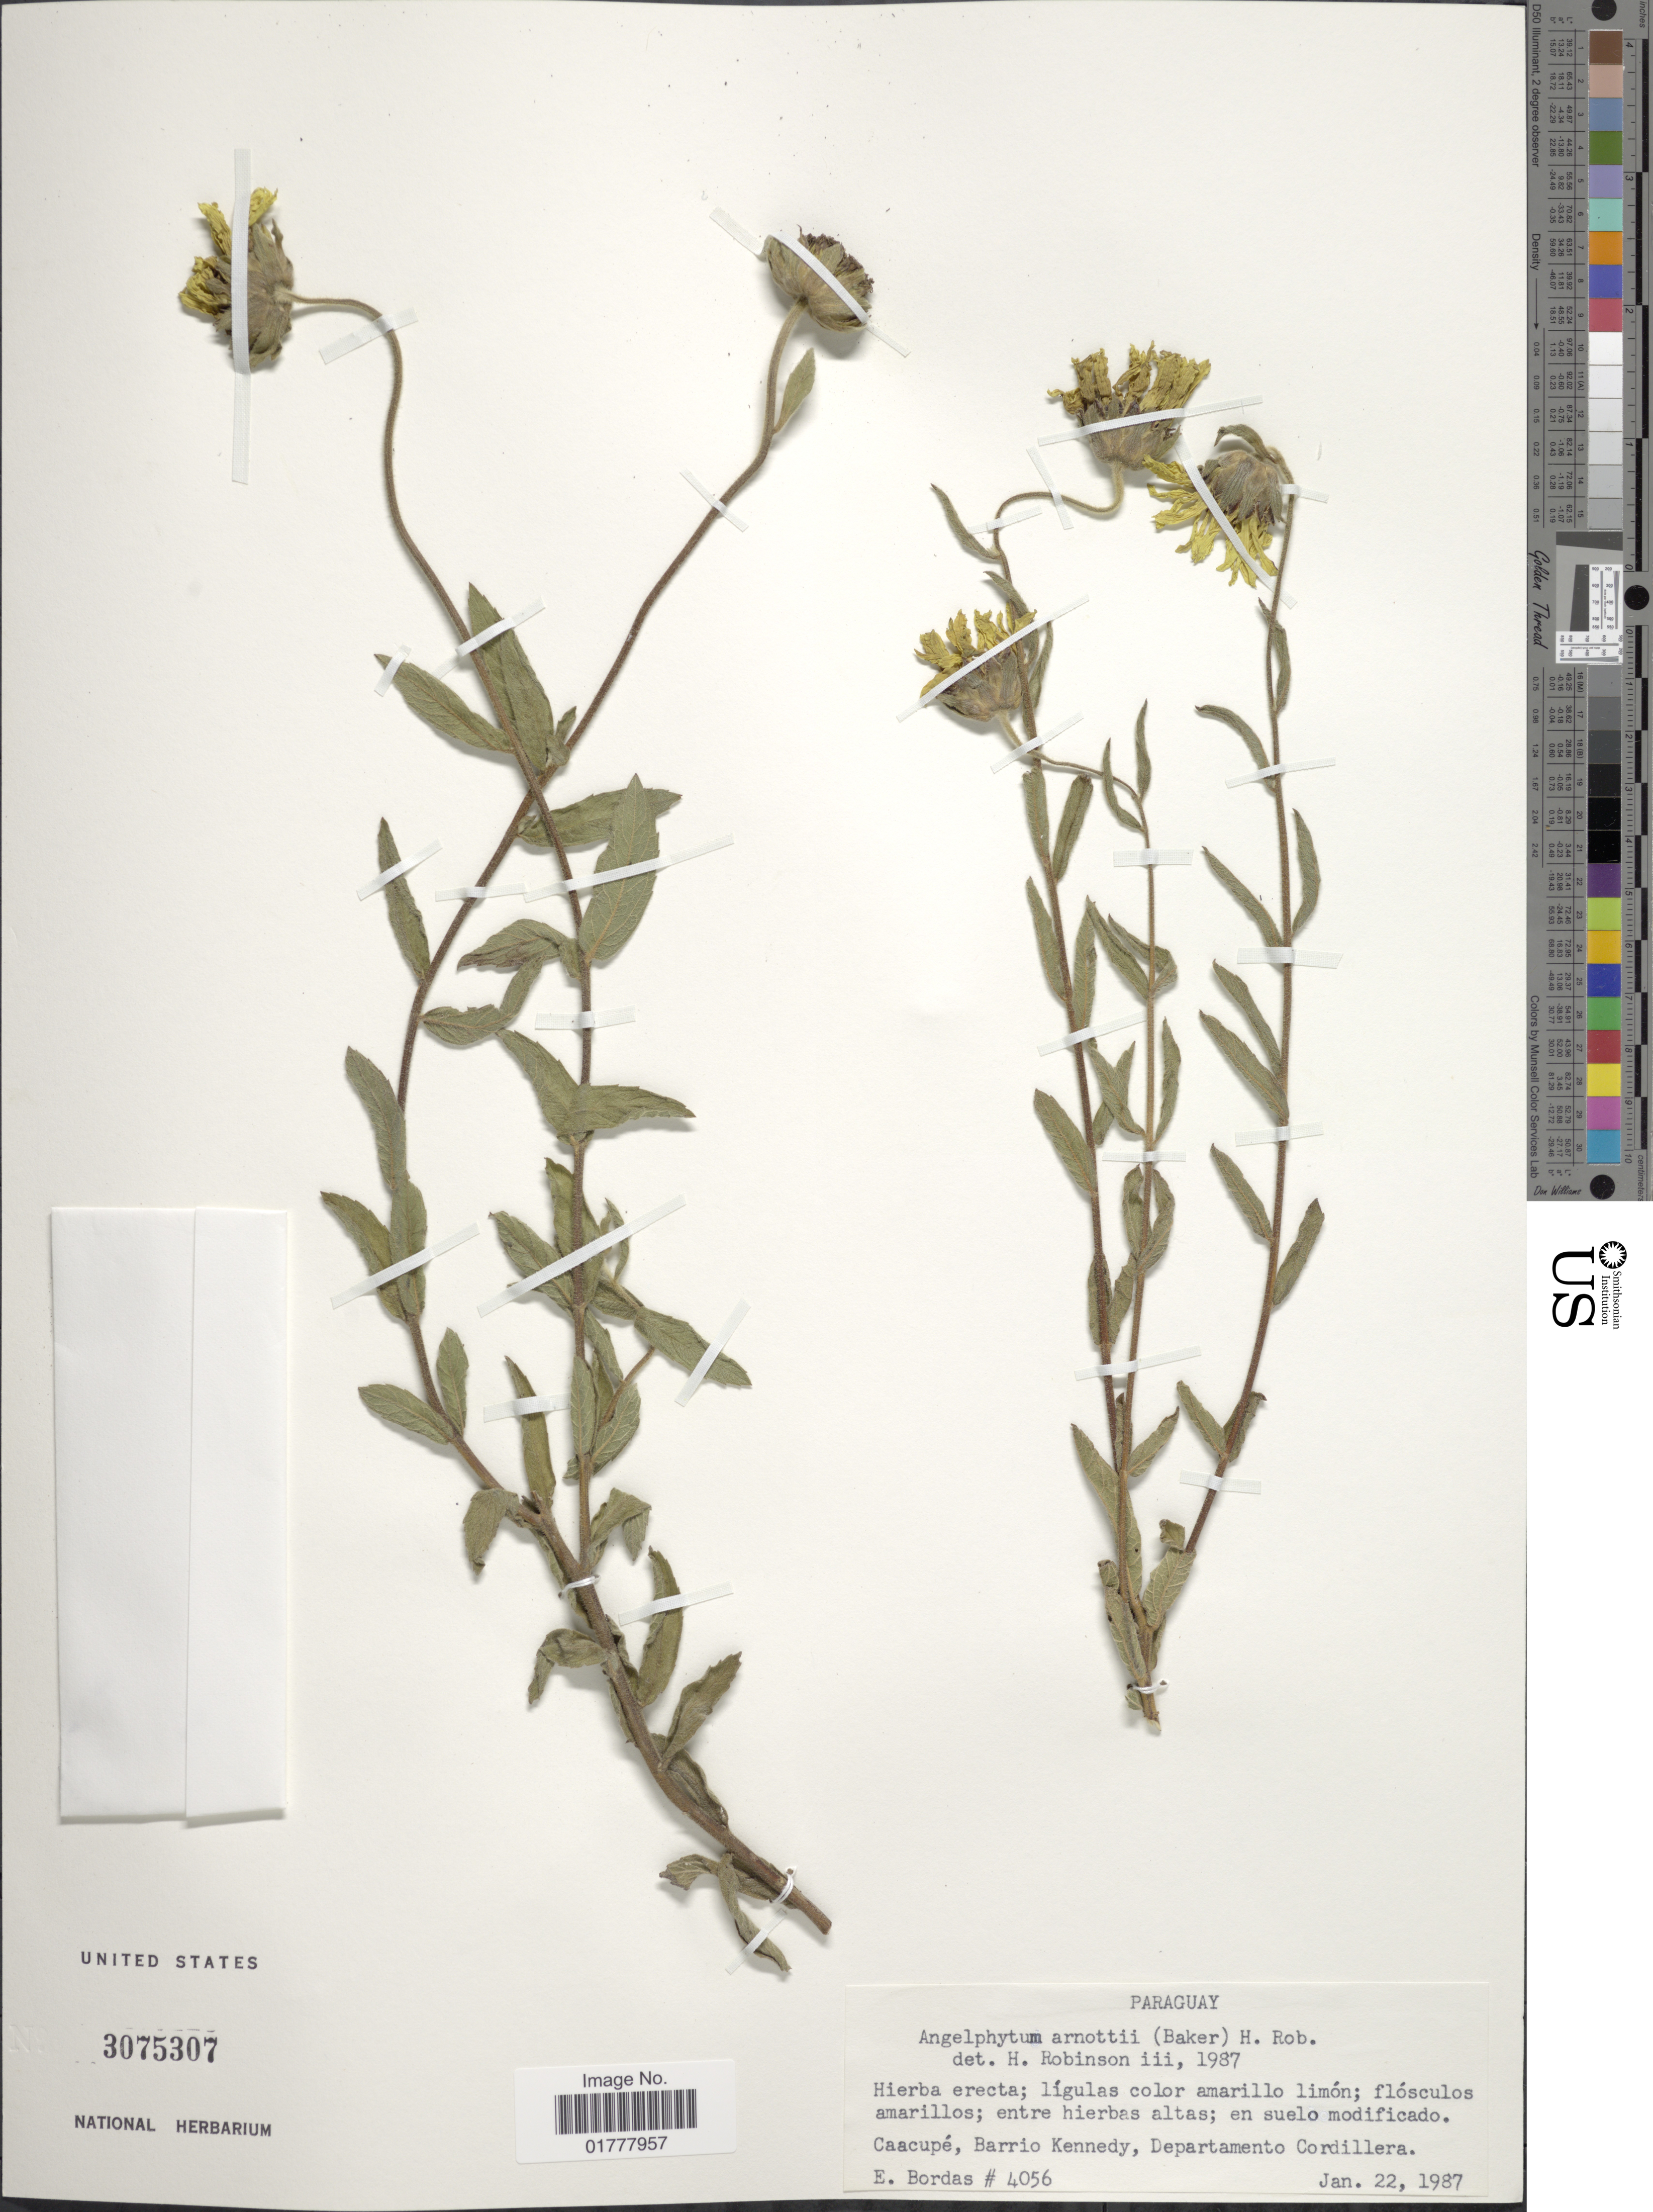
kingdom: Plantae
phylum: Tracheophyta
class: Magnoliopsida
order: Asterales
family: Asteraceae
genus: Angelphytum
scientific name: Angelphytum arnottii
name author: (Baker) H. Rob.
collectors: E. Bordas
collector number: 4056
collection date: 1987-01-22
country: Paraguay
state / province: Cordillera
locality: Caacupe, Barrio Kennedy, Department Cordillera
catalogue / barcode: US 3075307